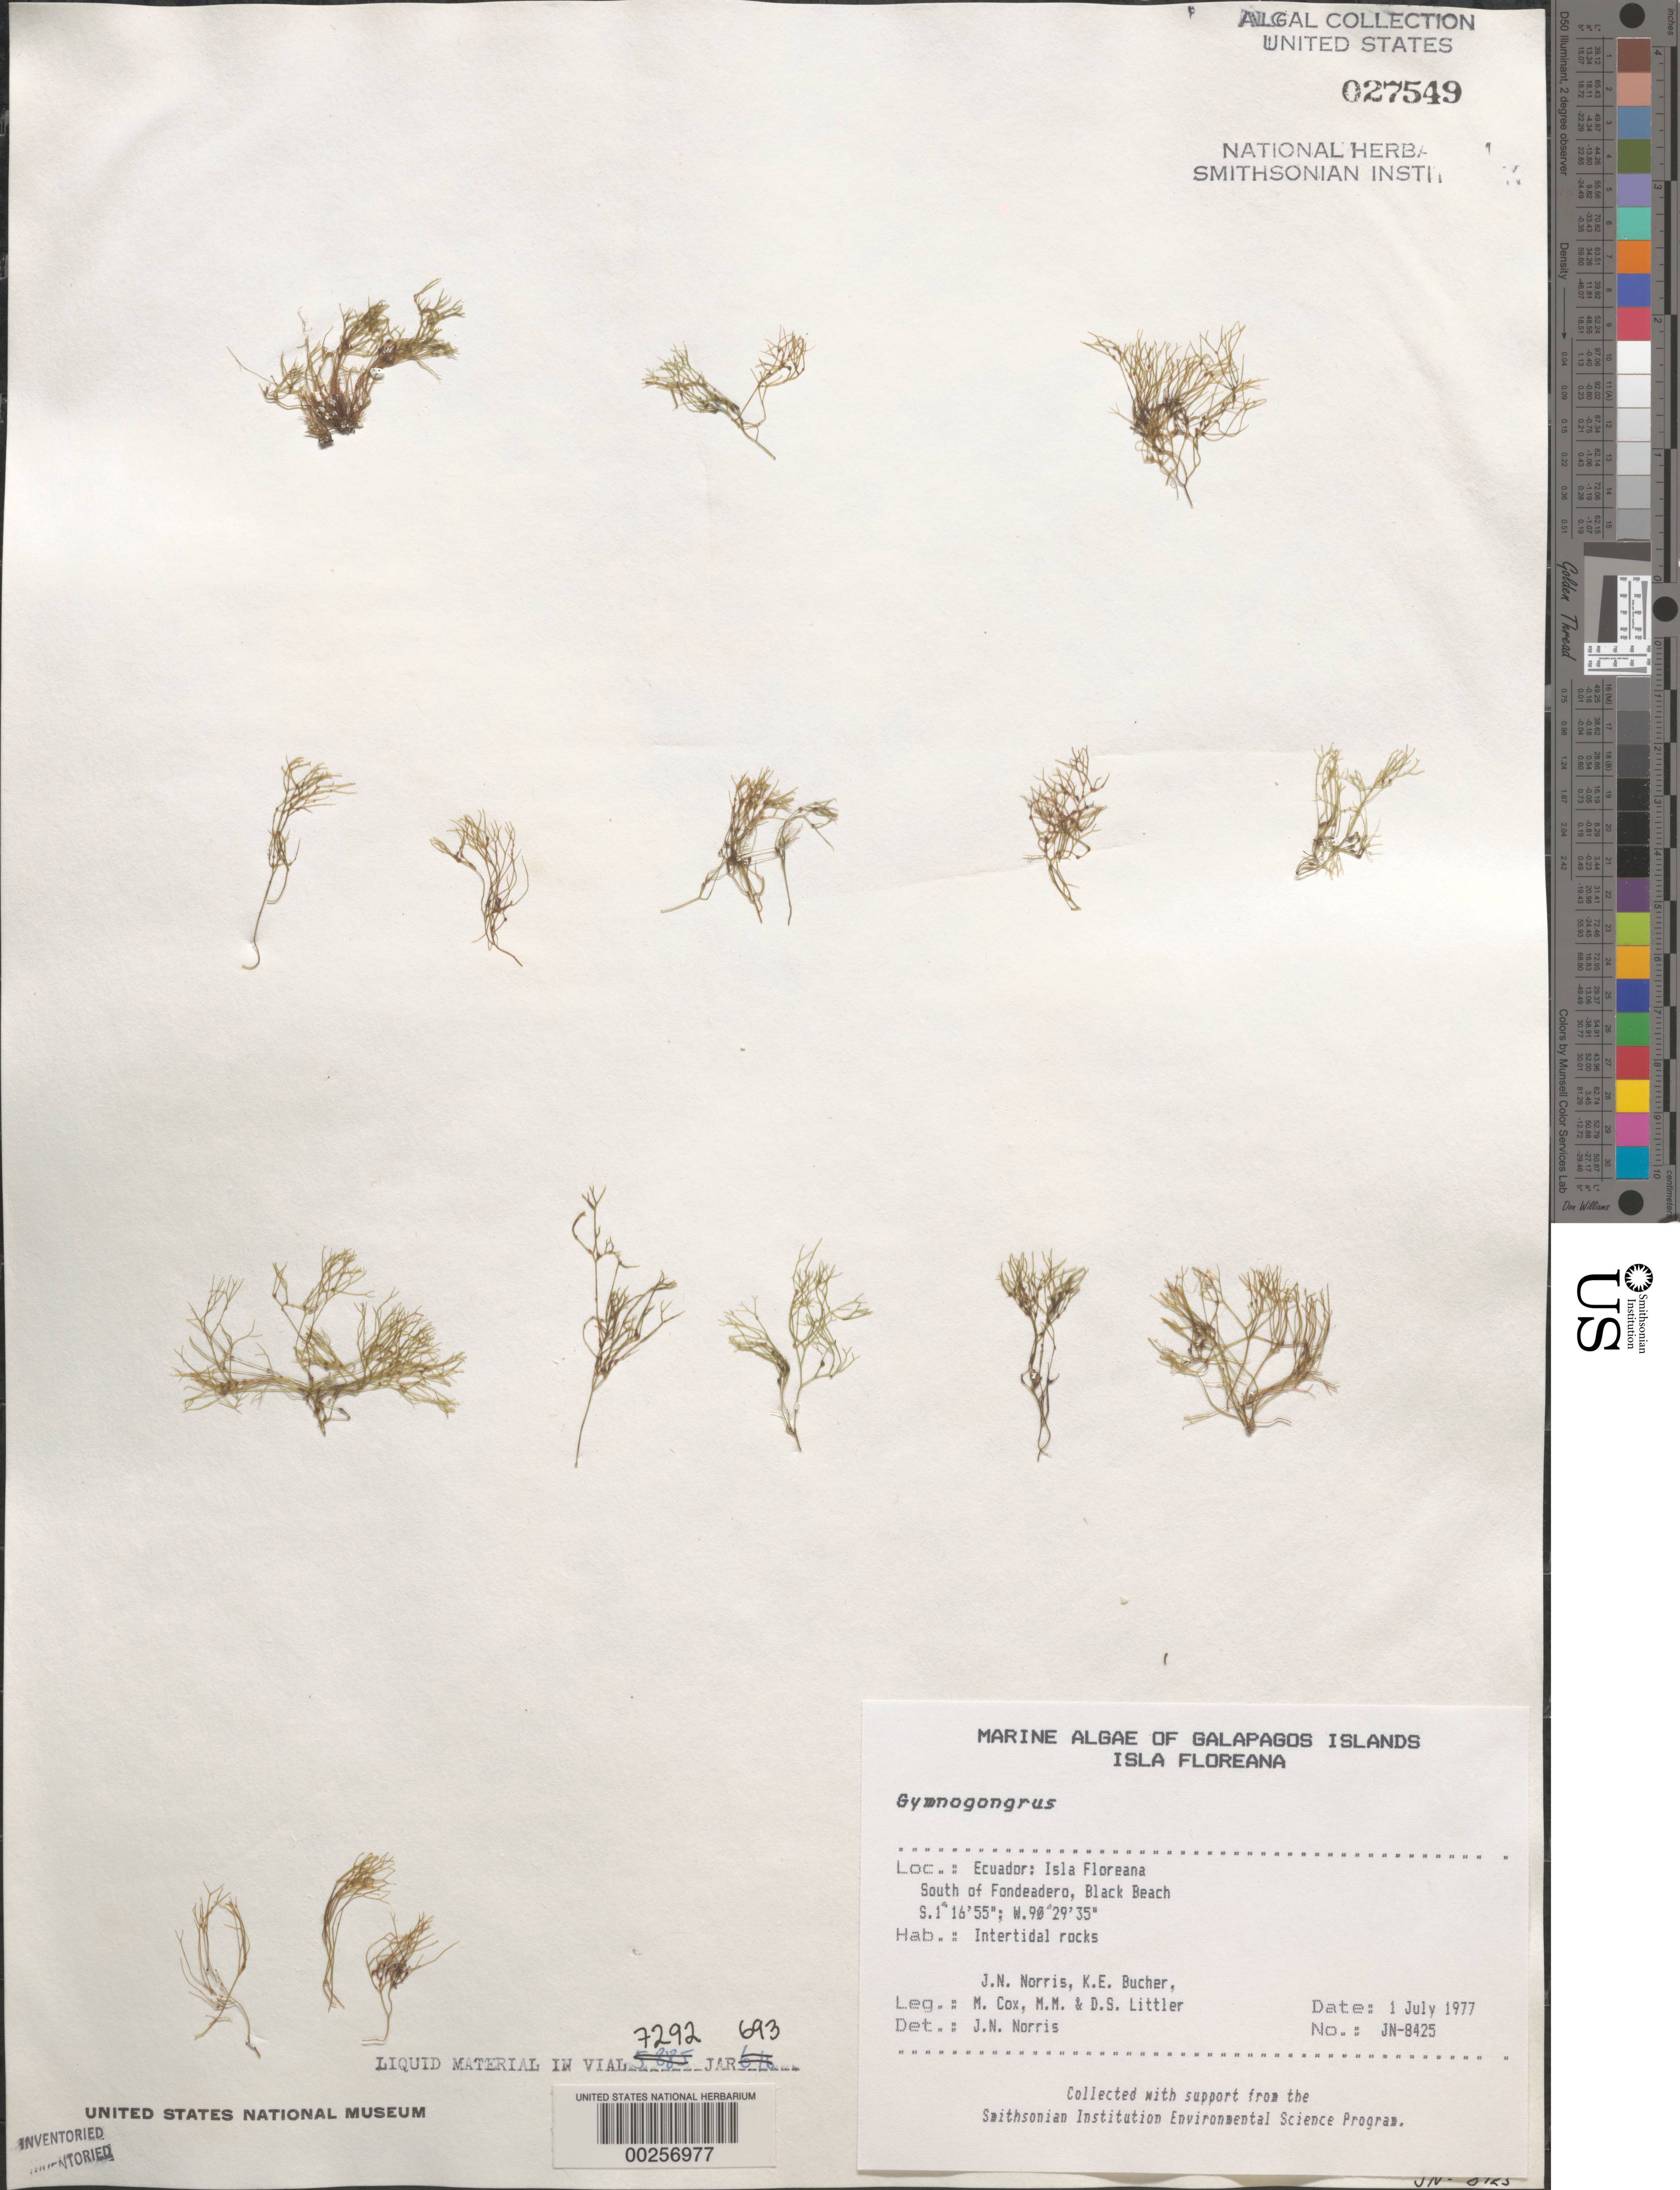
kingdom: Plantae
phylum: Rhodophyta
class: Florideophyceae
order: Gigartinales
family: Phyllophoraceae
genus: Gymnogongrus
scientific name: Gymnogongrus sp.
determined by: Norris, James N.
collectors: J. N. Norris, K. E. Bucher, M. Cox, M. M. Littler & D. S. Littler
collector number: JN-8425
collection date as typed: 01 Jul 1977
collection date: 1977-07-01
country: Ecuador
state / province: Colón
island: Floreana [Charles, Santa Maria]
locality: Black Beach south of Fondeadero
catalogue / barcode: US 27549